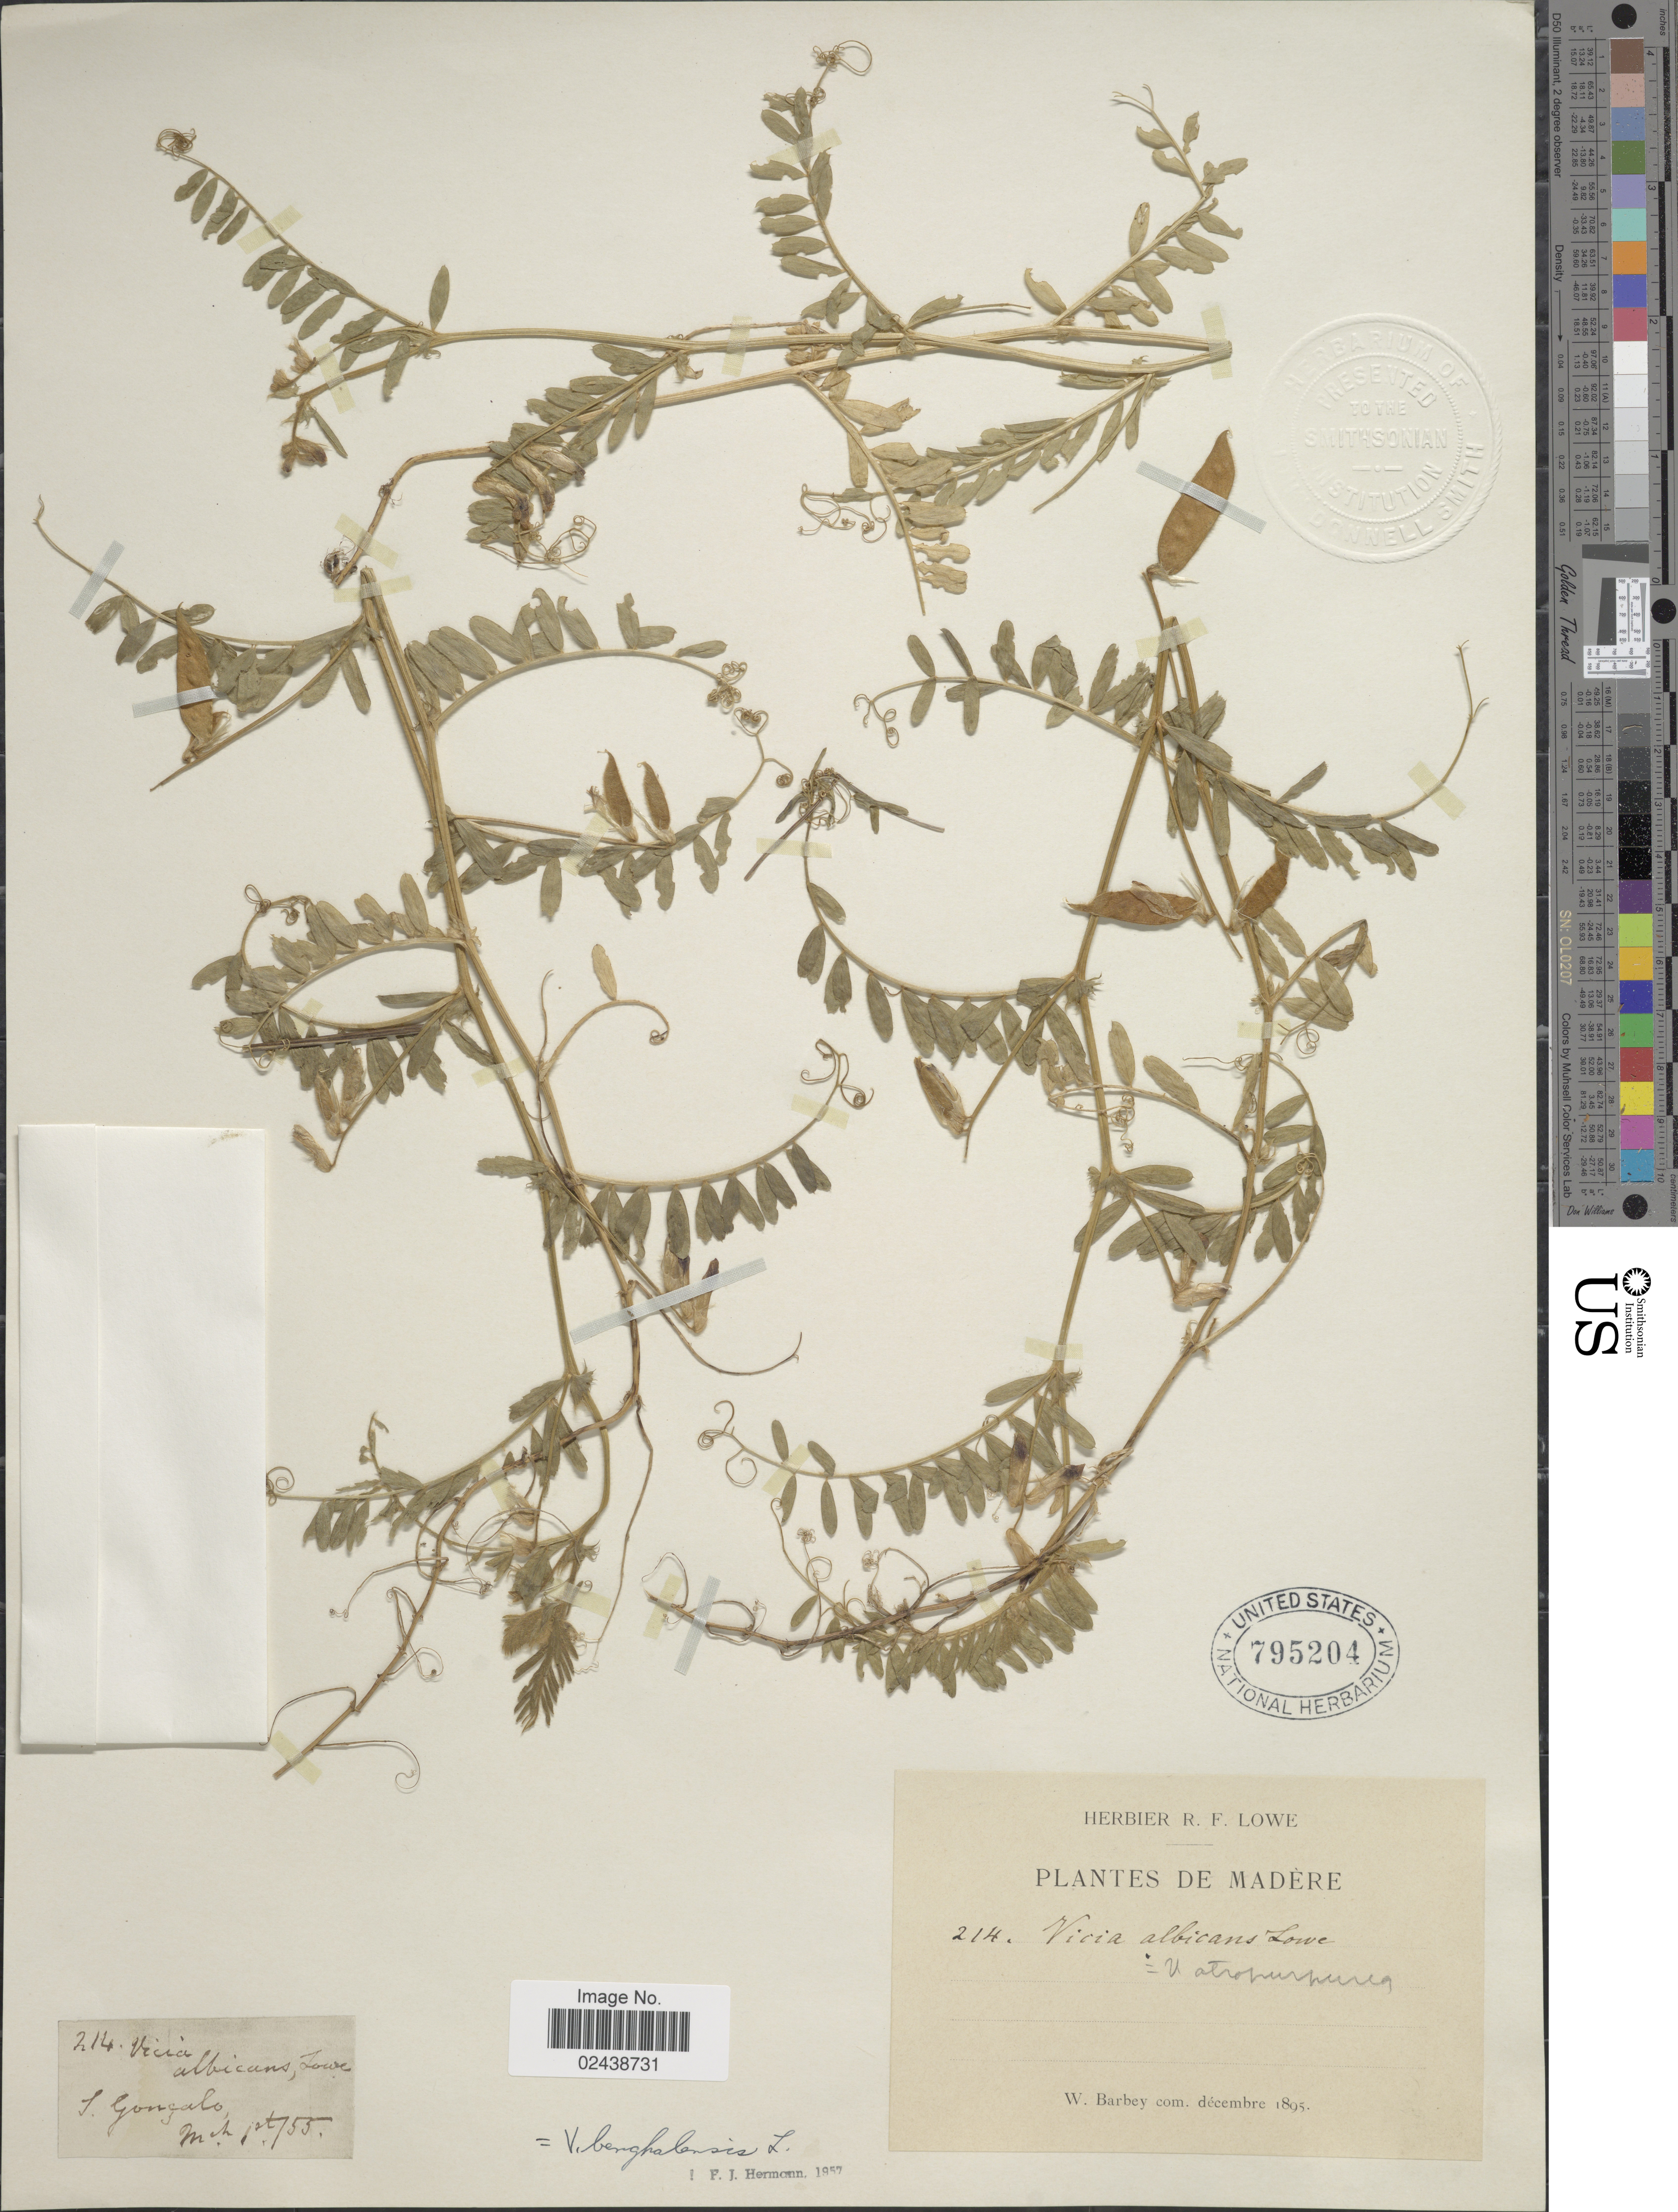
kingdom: Plantae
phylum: Tracheophyta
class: Magnoliopsida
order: Fabales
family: Fabaceae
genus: Vicia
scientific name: Vicia benghalensis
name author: L.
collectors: S. Goncalo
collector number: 214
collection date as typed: Transcribed d/m/y: 1/3/55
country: Portugal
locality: Madere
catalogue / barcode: US 795204